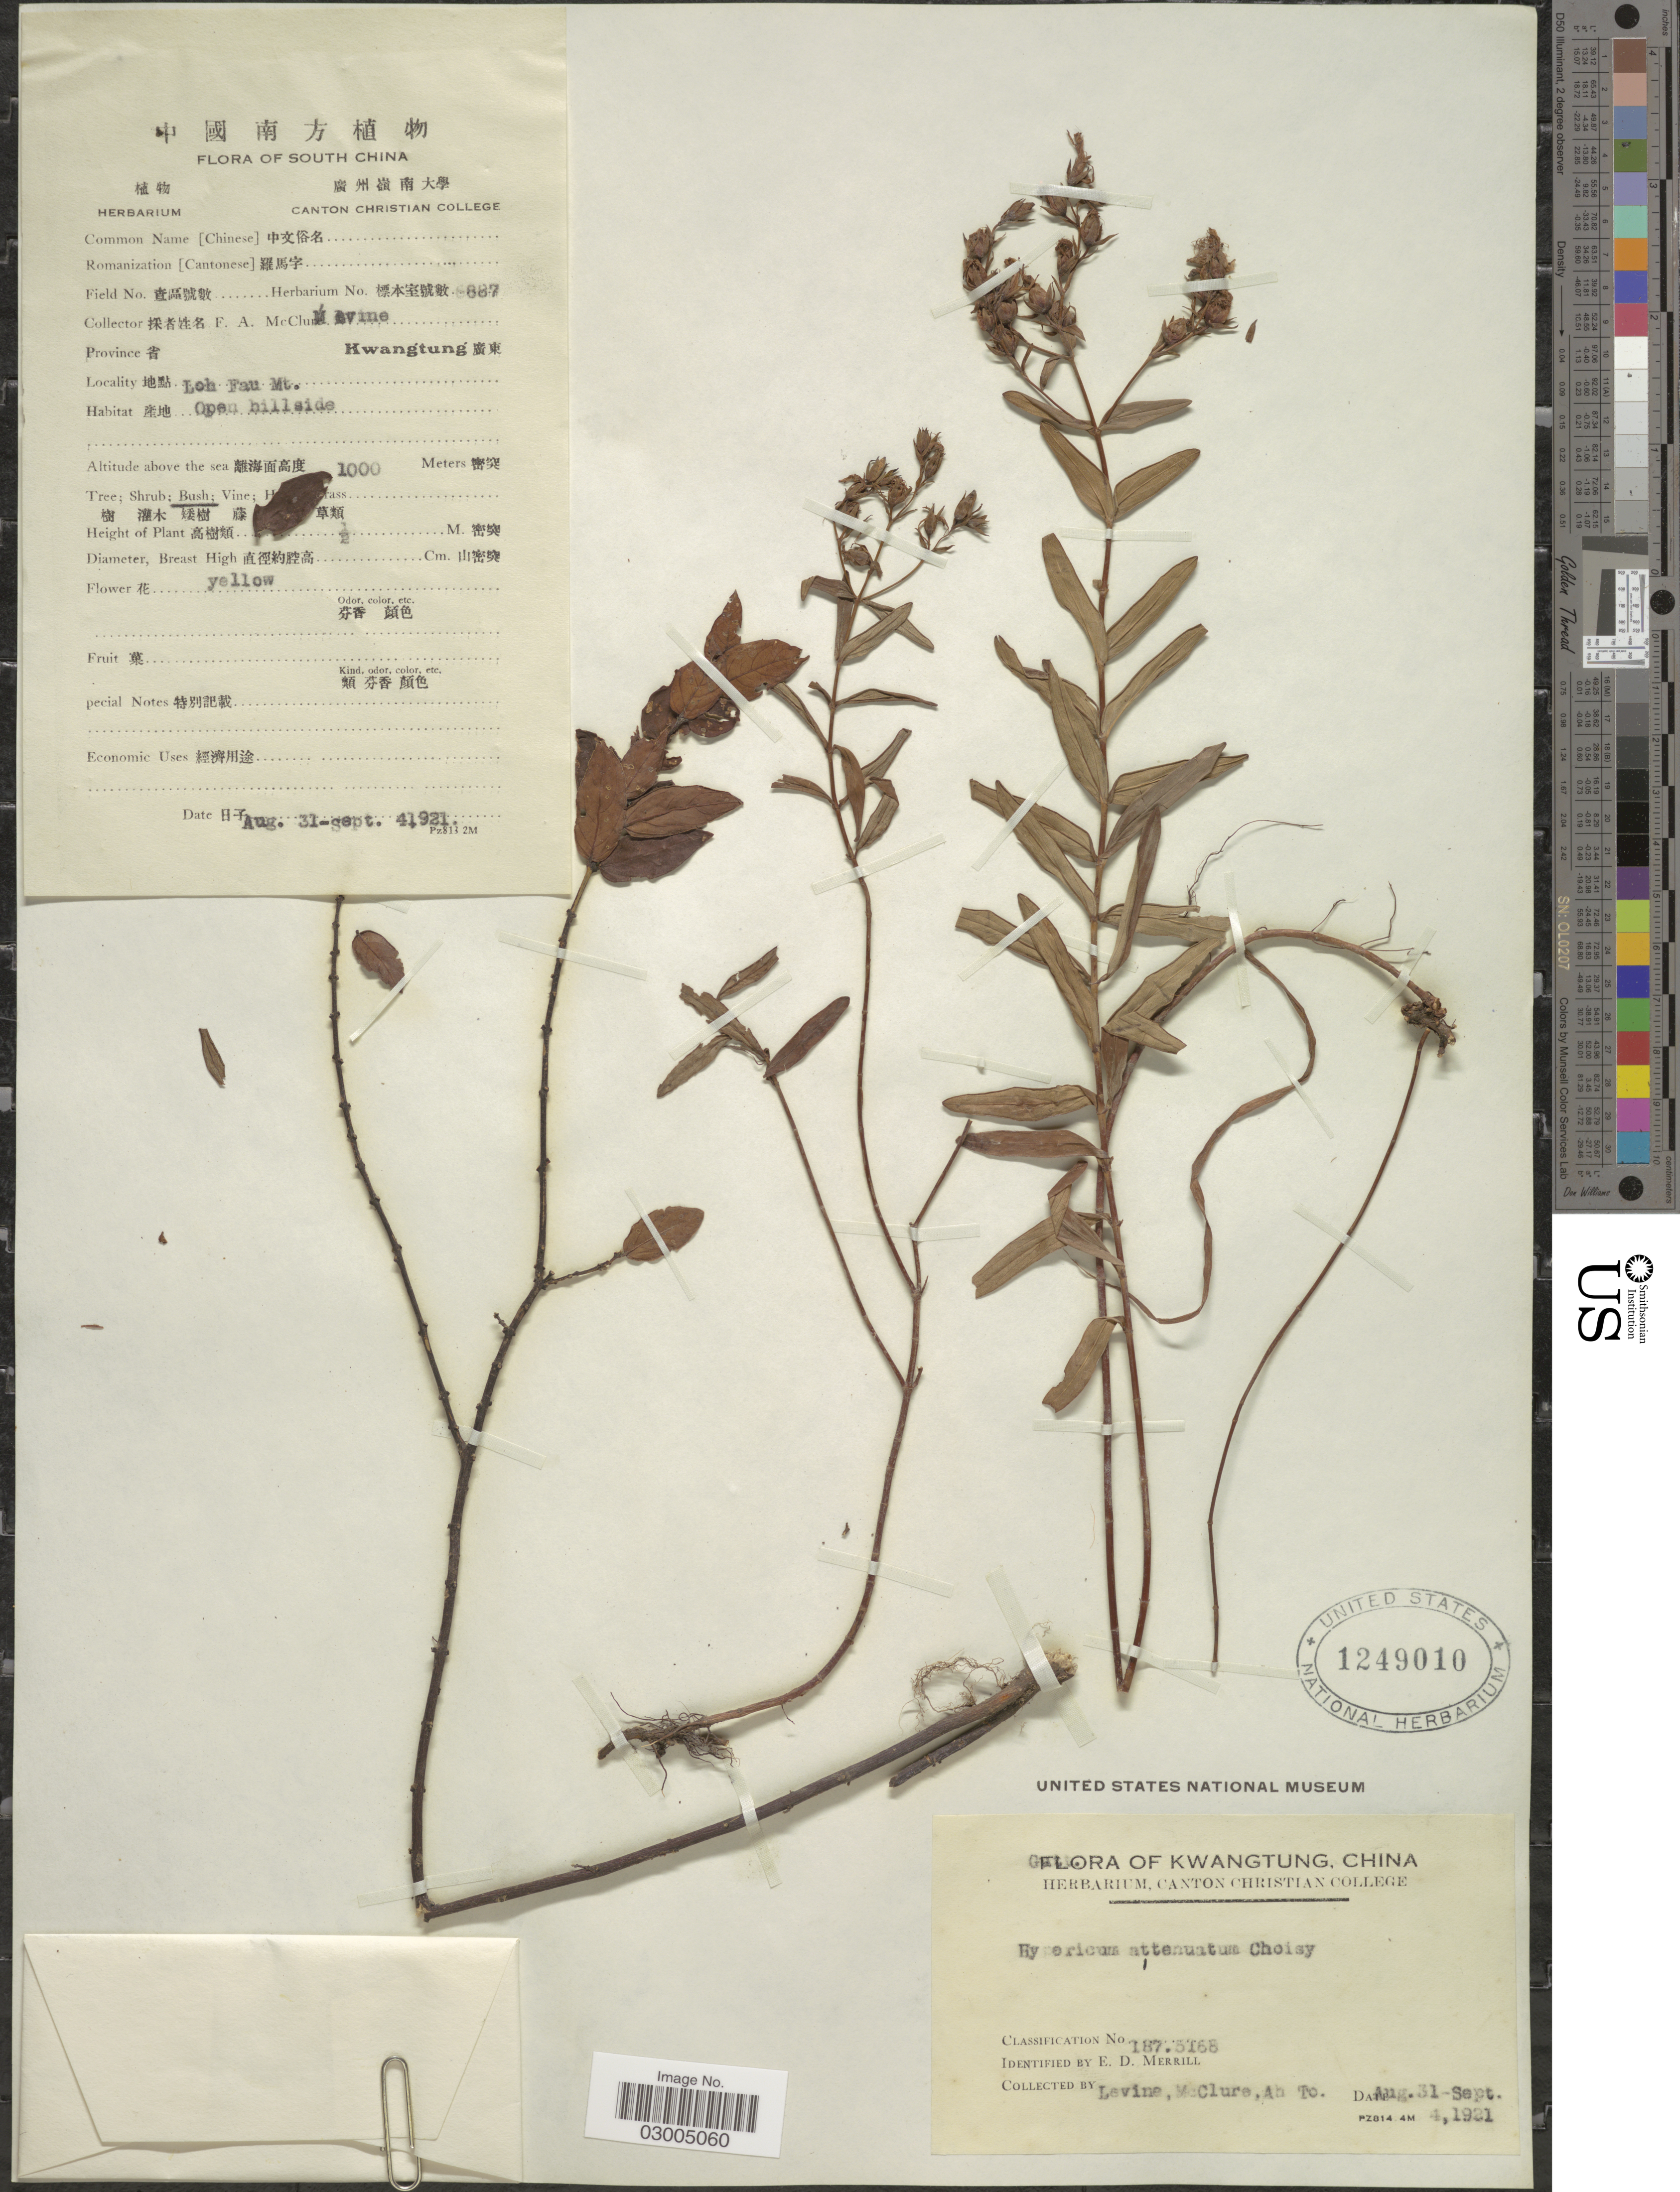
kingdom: Plantae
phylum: Tracheophyta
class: Magnoliopsida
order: Malpighiales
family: Hypericaceae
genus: Hypericum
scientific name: Hypericum attenuatum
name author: Fisch. ex Choisy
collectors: -. Levine, F. A. McClure & Ah To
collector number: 887*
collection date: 1921-08-31/1921-09-04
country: China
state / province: Guangdong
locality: South China. Kwangtung. Loh Fau Mt.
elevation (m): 1000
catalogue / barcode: US 1249010